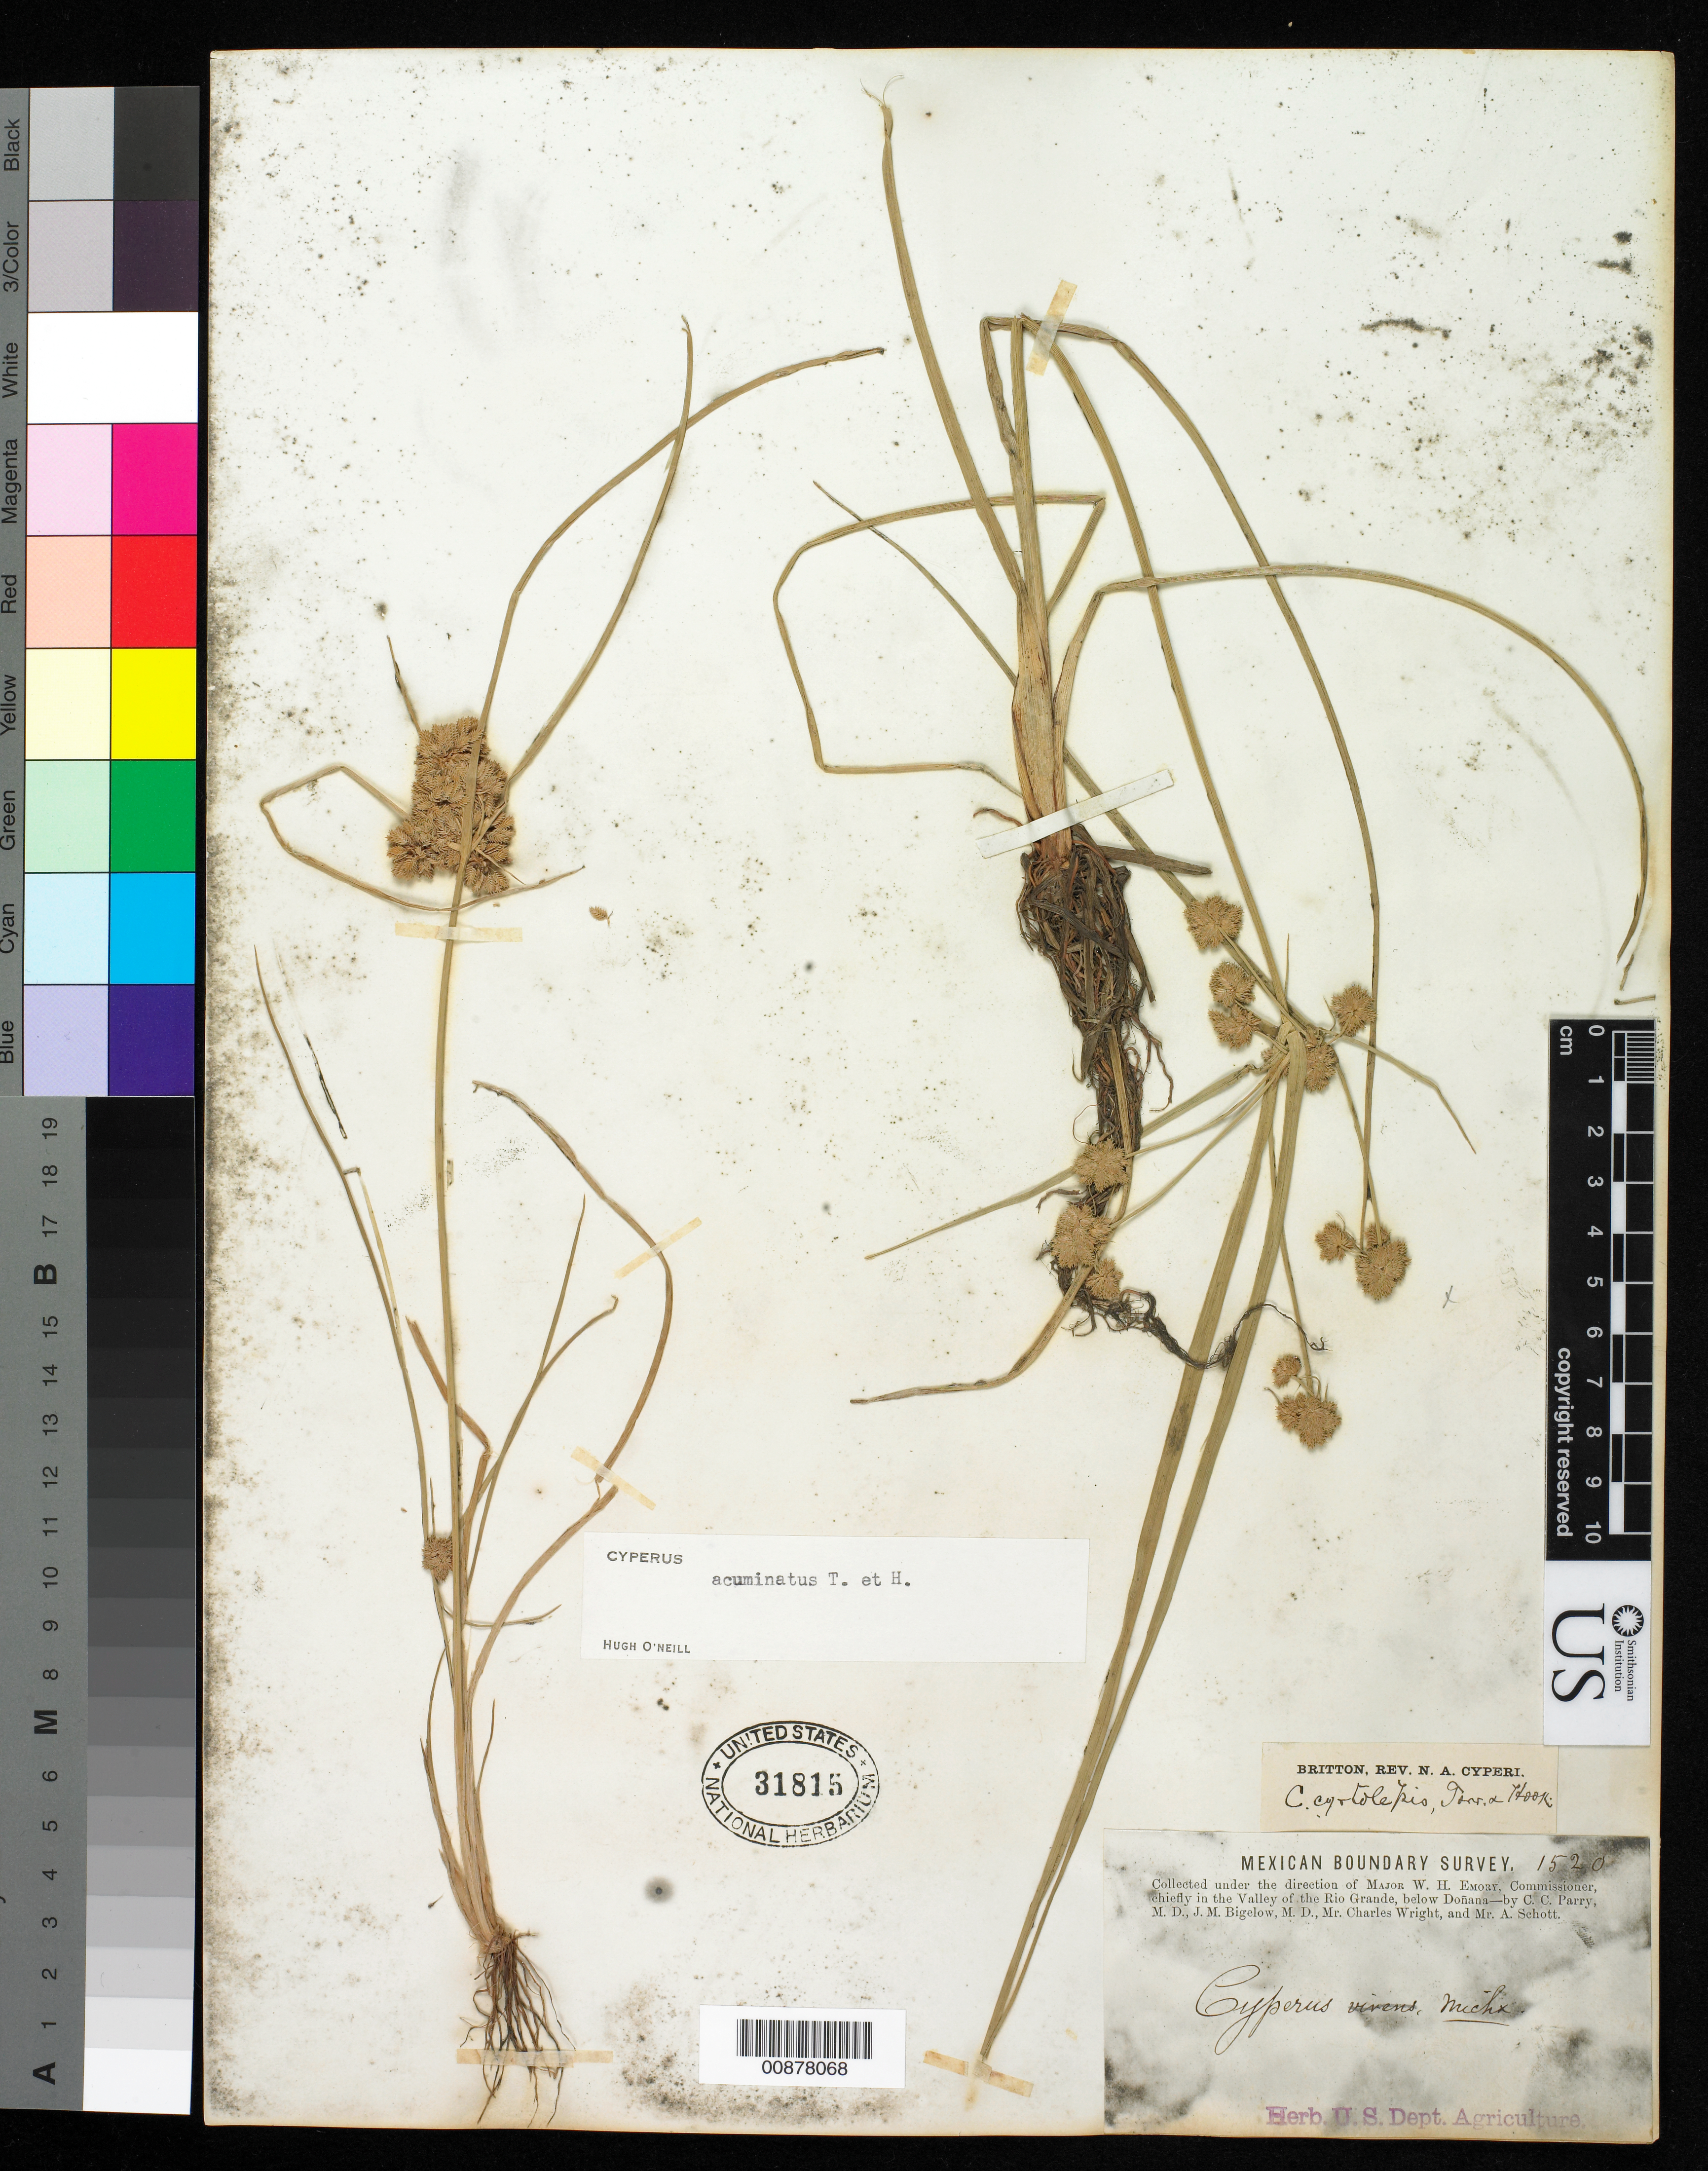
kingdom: Plantae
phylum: Tracheophyta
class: Liliopsida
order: Poales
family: Cyperaceae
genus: Cyperus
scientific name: Cyperus acuminatus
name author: Torr. & Hook.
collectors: C. C. Parry, J. M. Bigelow, C. Wright & A. C. V. Schott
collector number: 1520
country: United States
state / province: New Mexico / Texas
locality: Valley of the Rio Grande, below Doñana.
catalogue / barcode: US 31815